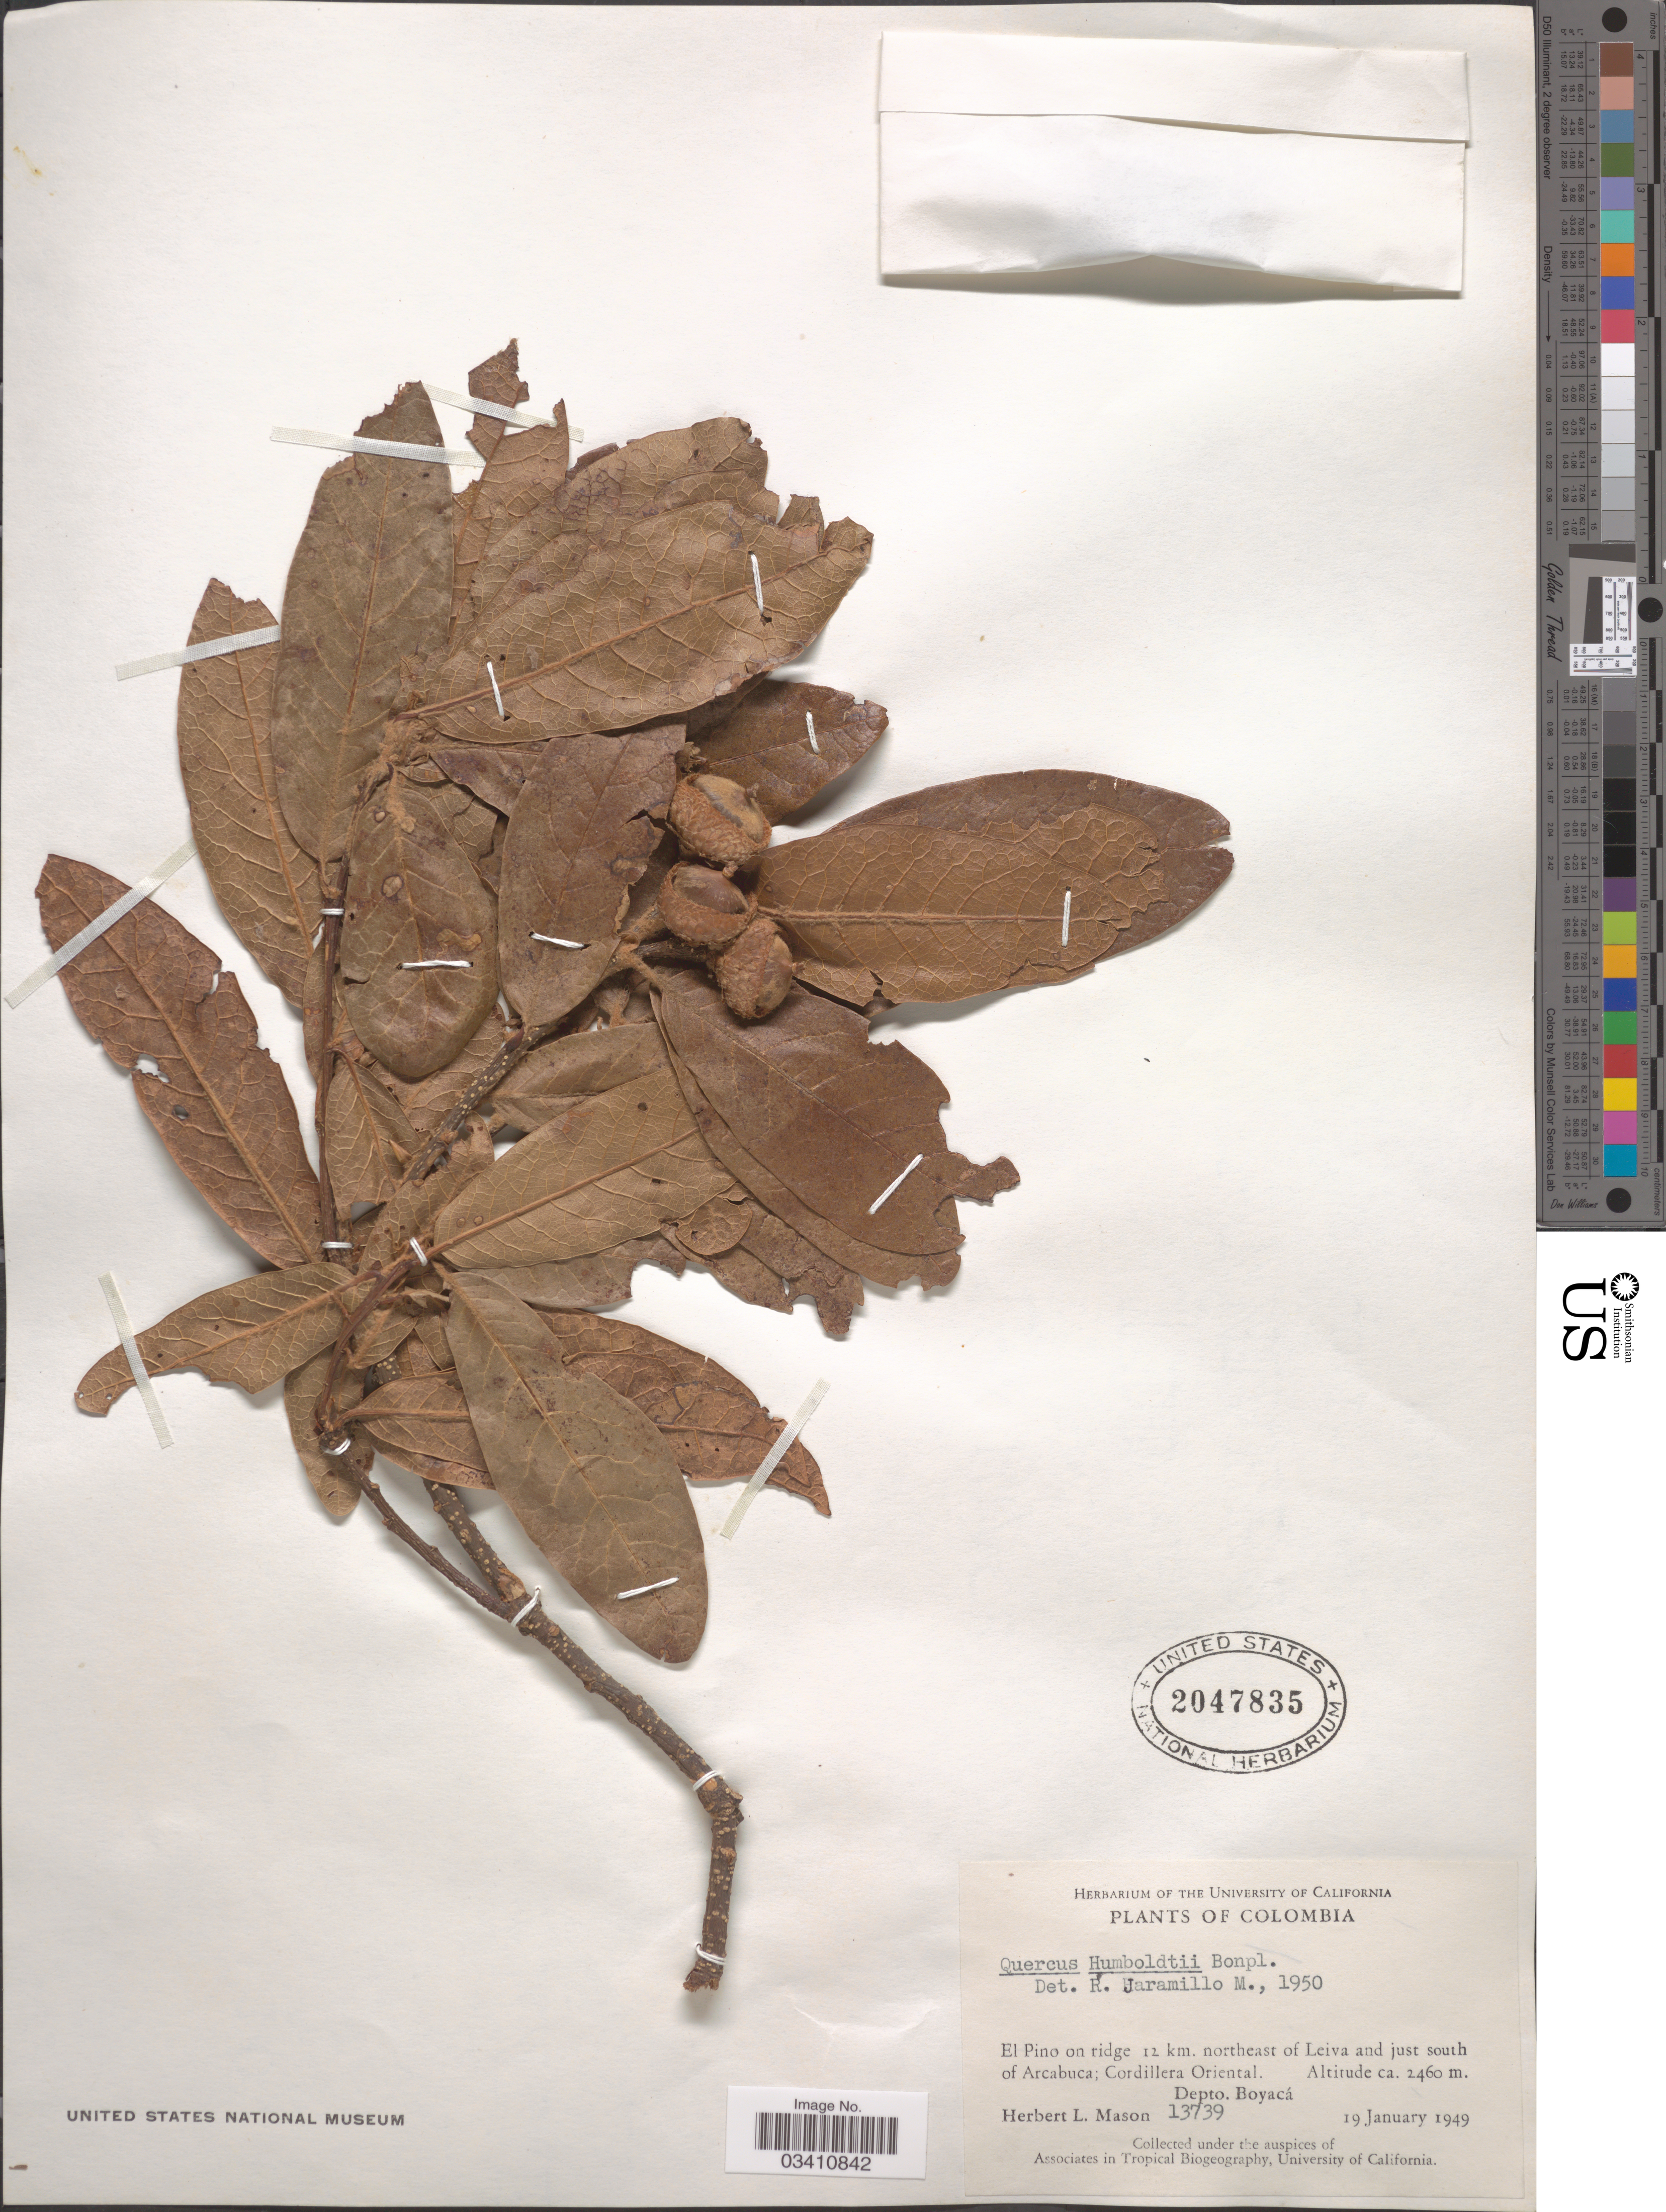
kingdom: Plantae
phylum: Tracheophyta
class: Magnoliopsida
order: Fagales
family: Fagaceae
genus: Quercus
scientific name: Quercus humboldtii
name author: Bonpl.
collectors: H. L. Mason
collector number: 13739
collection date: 1949-01-19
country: Colombia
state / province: Boyacá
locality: El Pino on ridge 12 km. northeast of Leiva and just south of Arcabuca; Cordillera Oriental. Depto. Boyacá.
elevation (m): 2460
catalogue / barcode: US 2047835